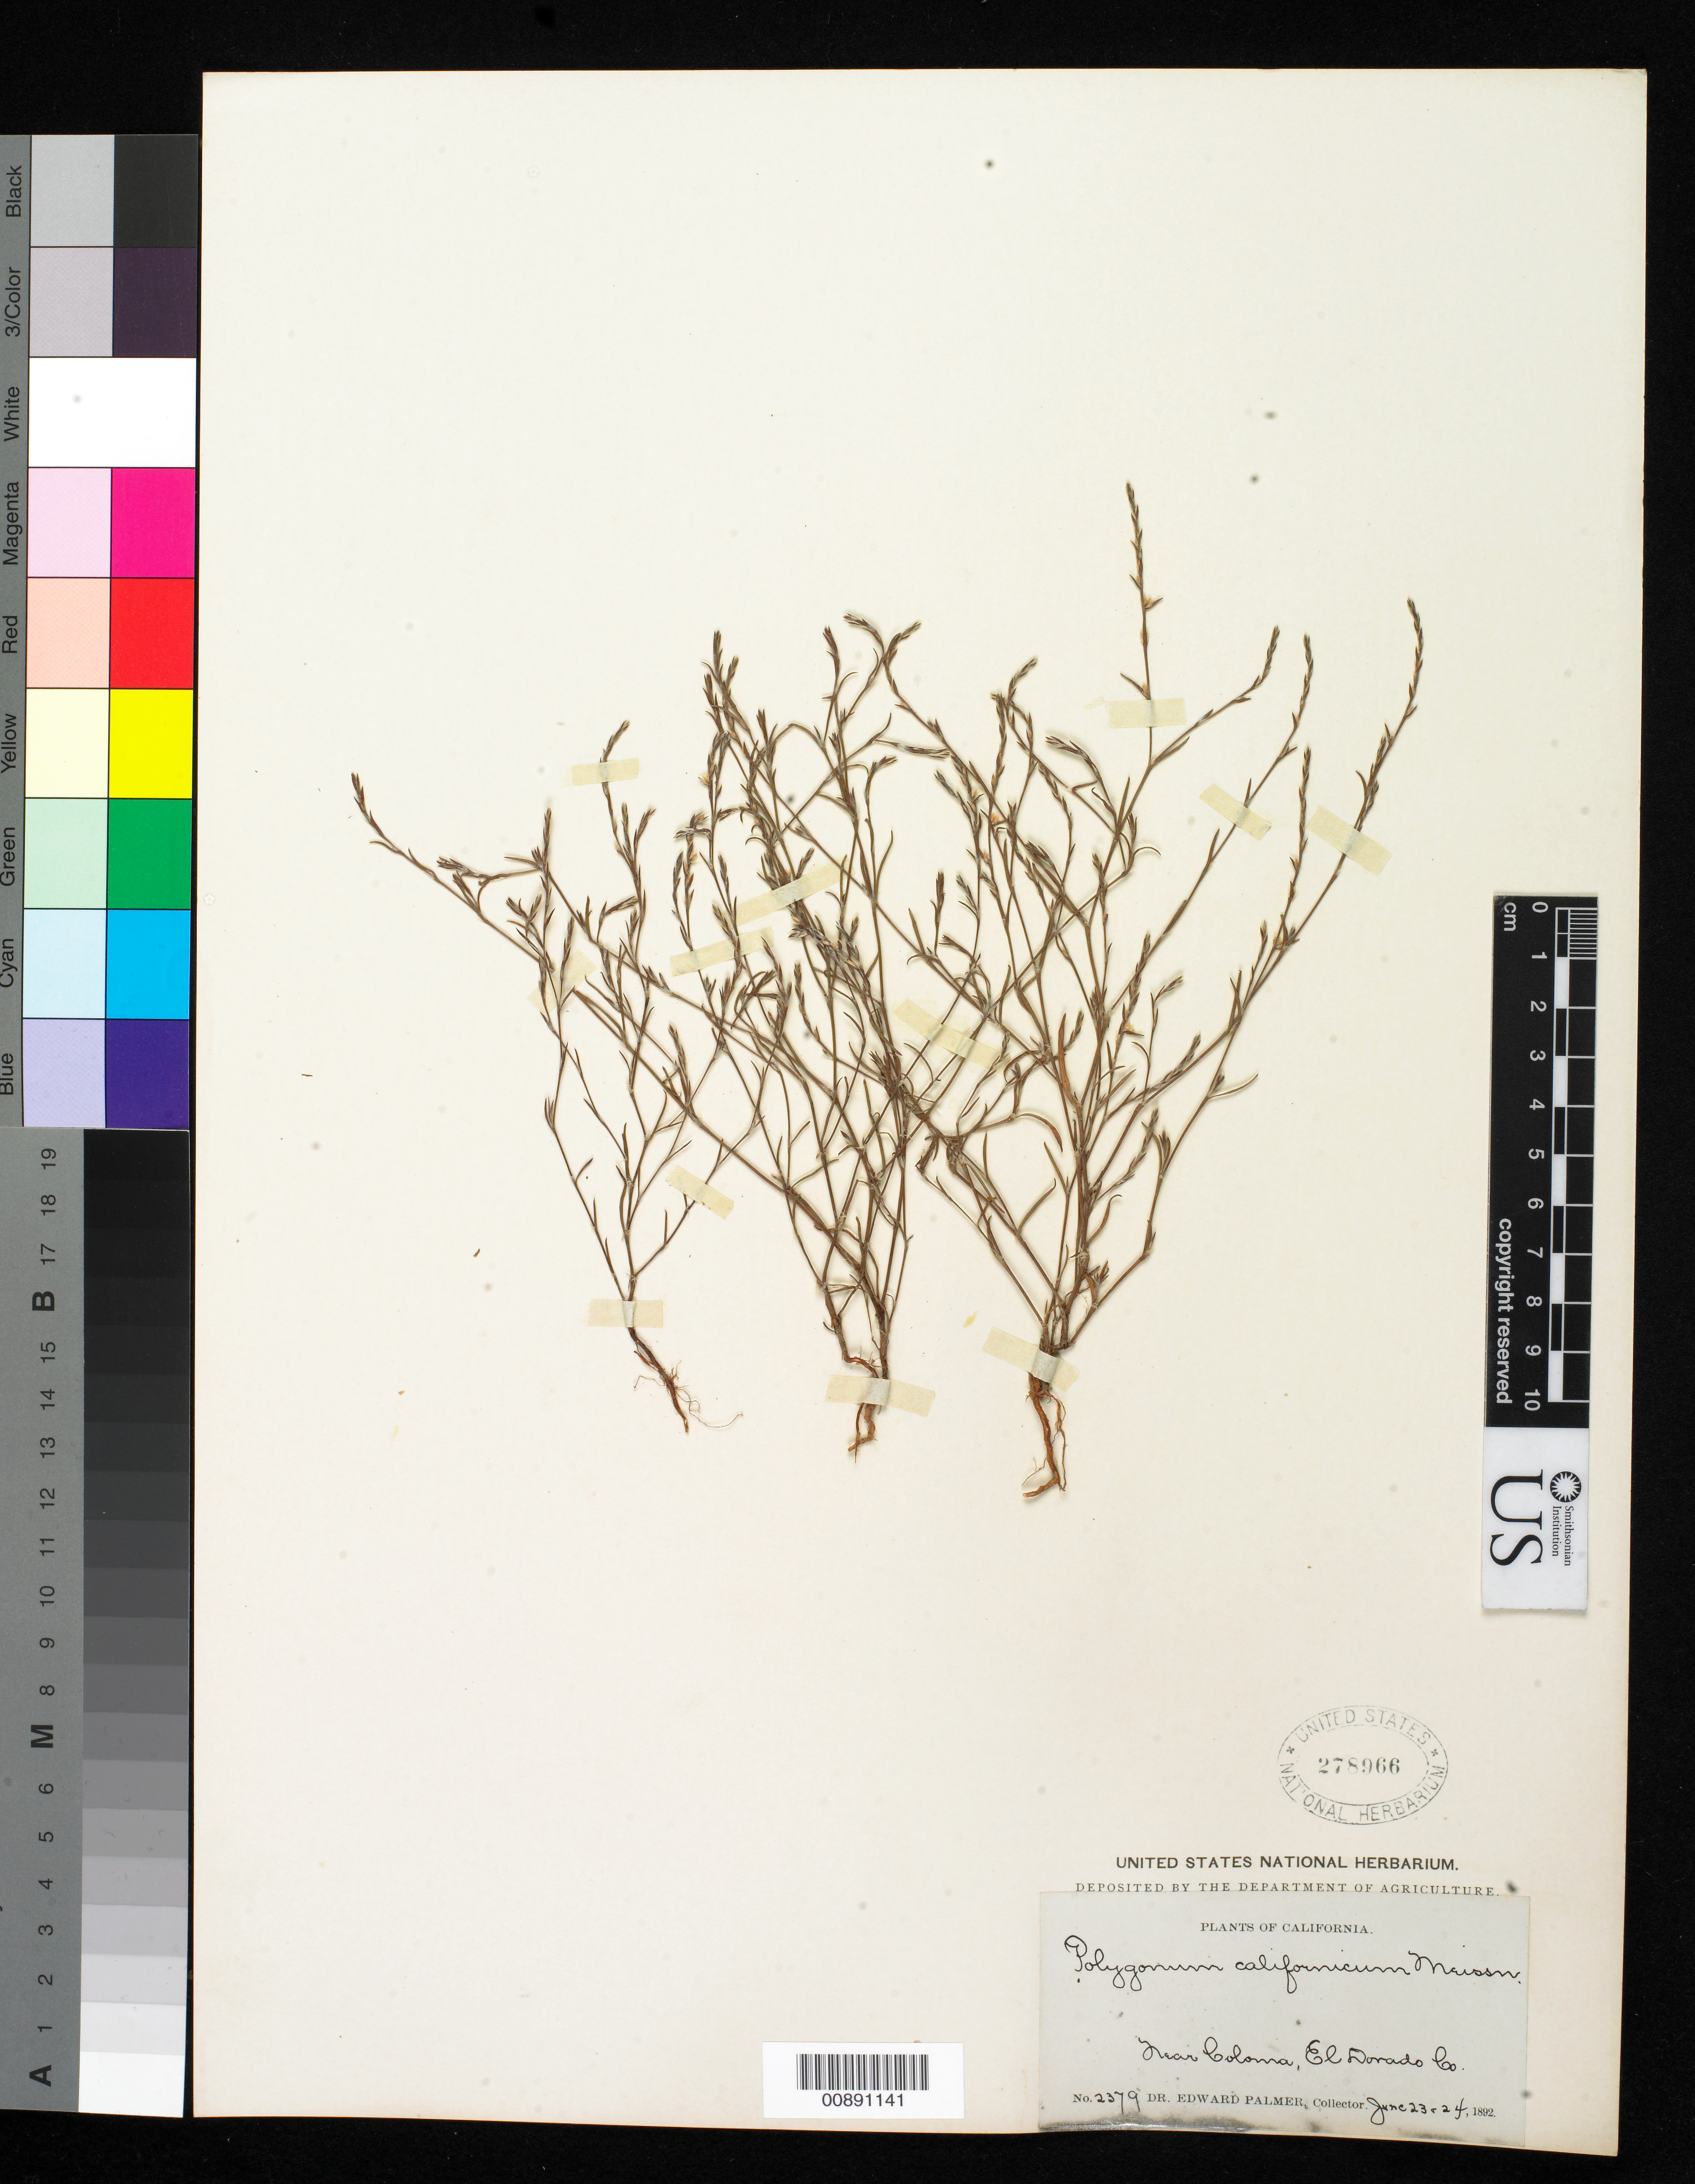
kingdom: Plantae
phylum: Tracheophyta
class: Magnoliopsida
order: Caryophyllales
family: Polygonaceae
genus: Polygonum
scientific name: Polygonum californicum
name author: Meisn.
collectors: E. Palmer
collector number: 2379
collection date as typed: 23 Jun 1892 to 24 Jun 1892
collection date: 1892-06-23/1892-06-24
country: United States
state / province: California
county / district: El Dorado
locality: Near Coloma, El Dorado County, California.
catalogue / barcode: US 278966